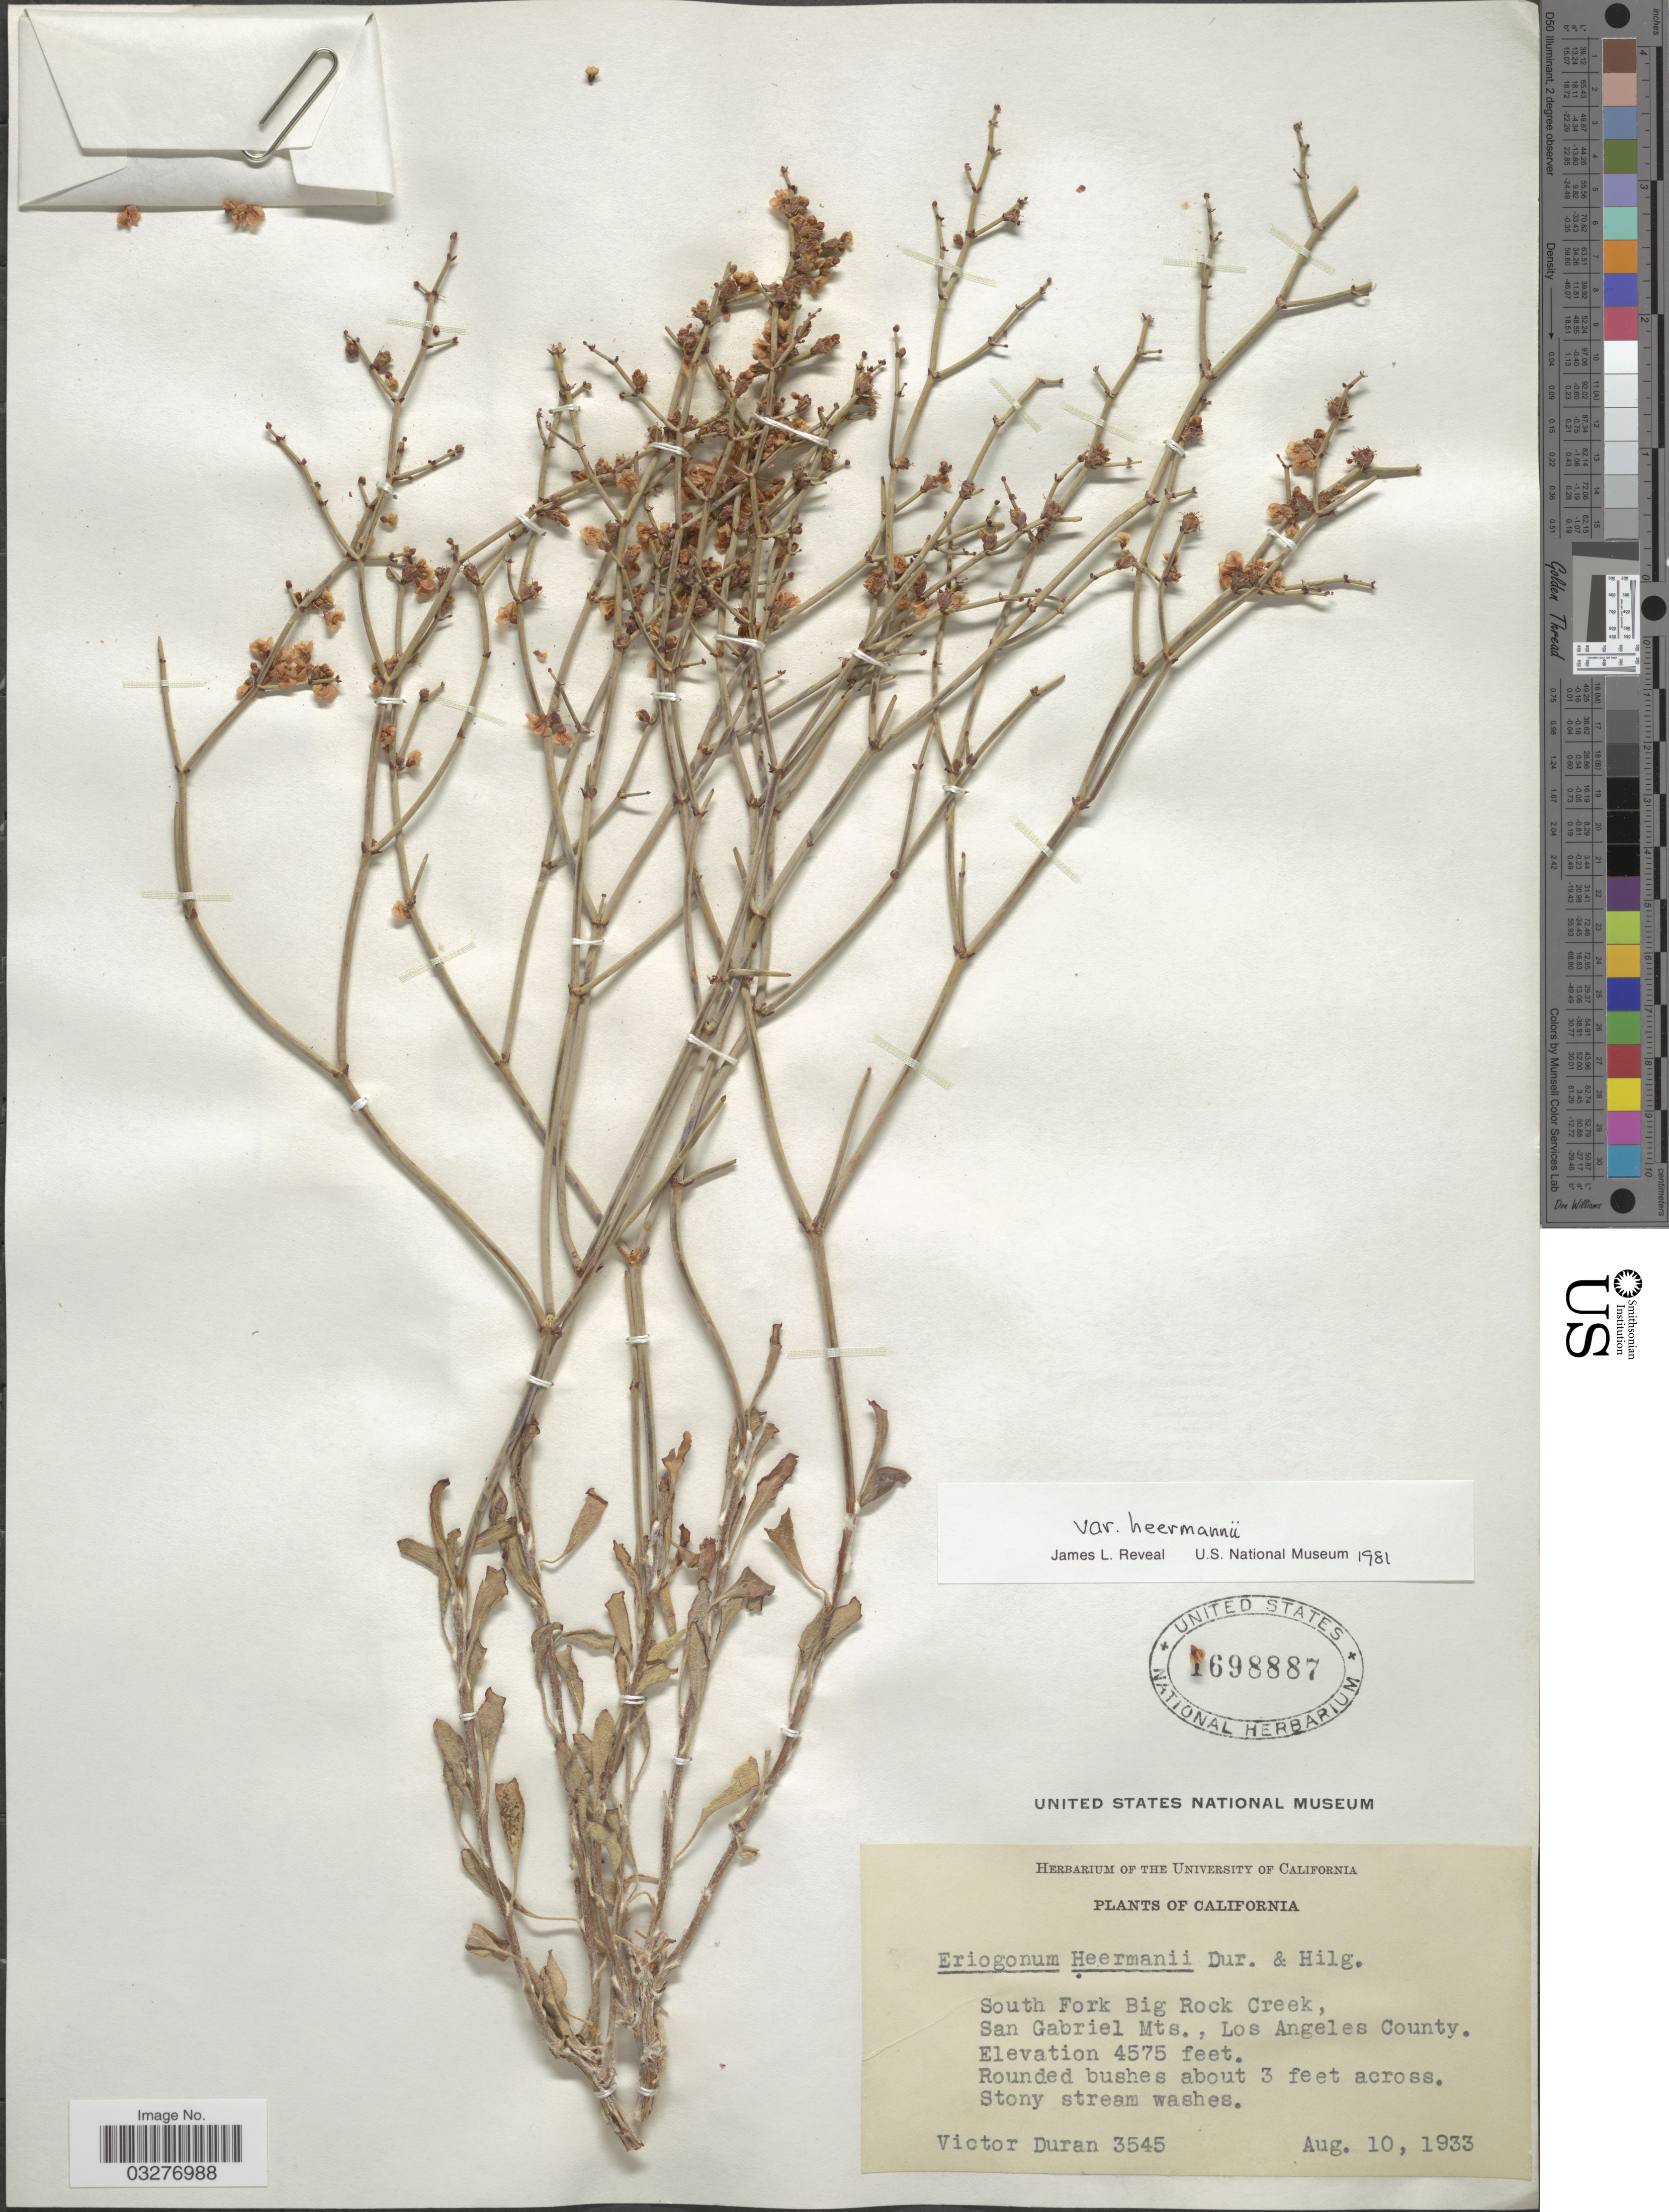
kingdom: Plantae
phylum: Tracheophyta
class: Magnoliopsida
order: Caryophyllales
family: Polygonaceae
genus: Eriogonum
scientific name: Eriogonum heermannii var. heermannii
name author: Durand & Hilg.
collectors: V. Duran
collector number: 3545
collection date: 1933-08-10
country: United States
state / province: California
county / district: Los Angeles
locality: South Fork Big Rock Creek, San Gabriel Mts., Los Angeles County.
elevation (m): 1394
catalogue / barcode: US 1698887